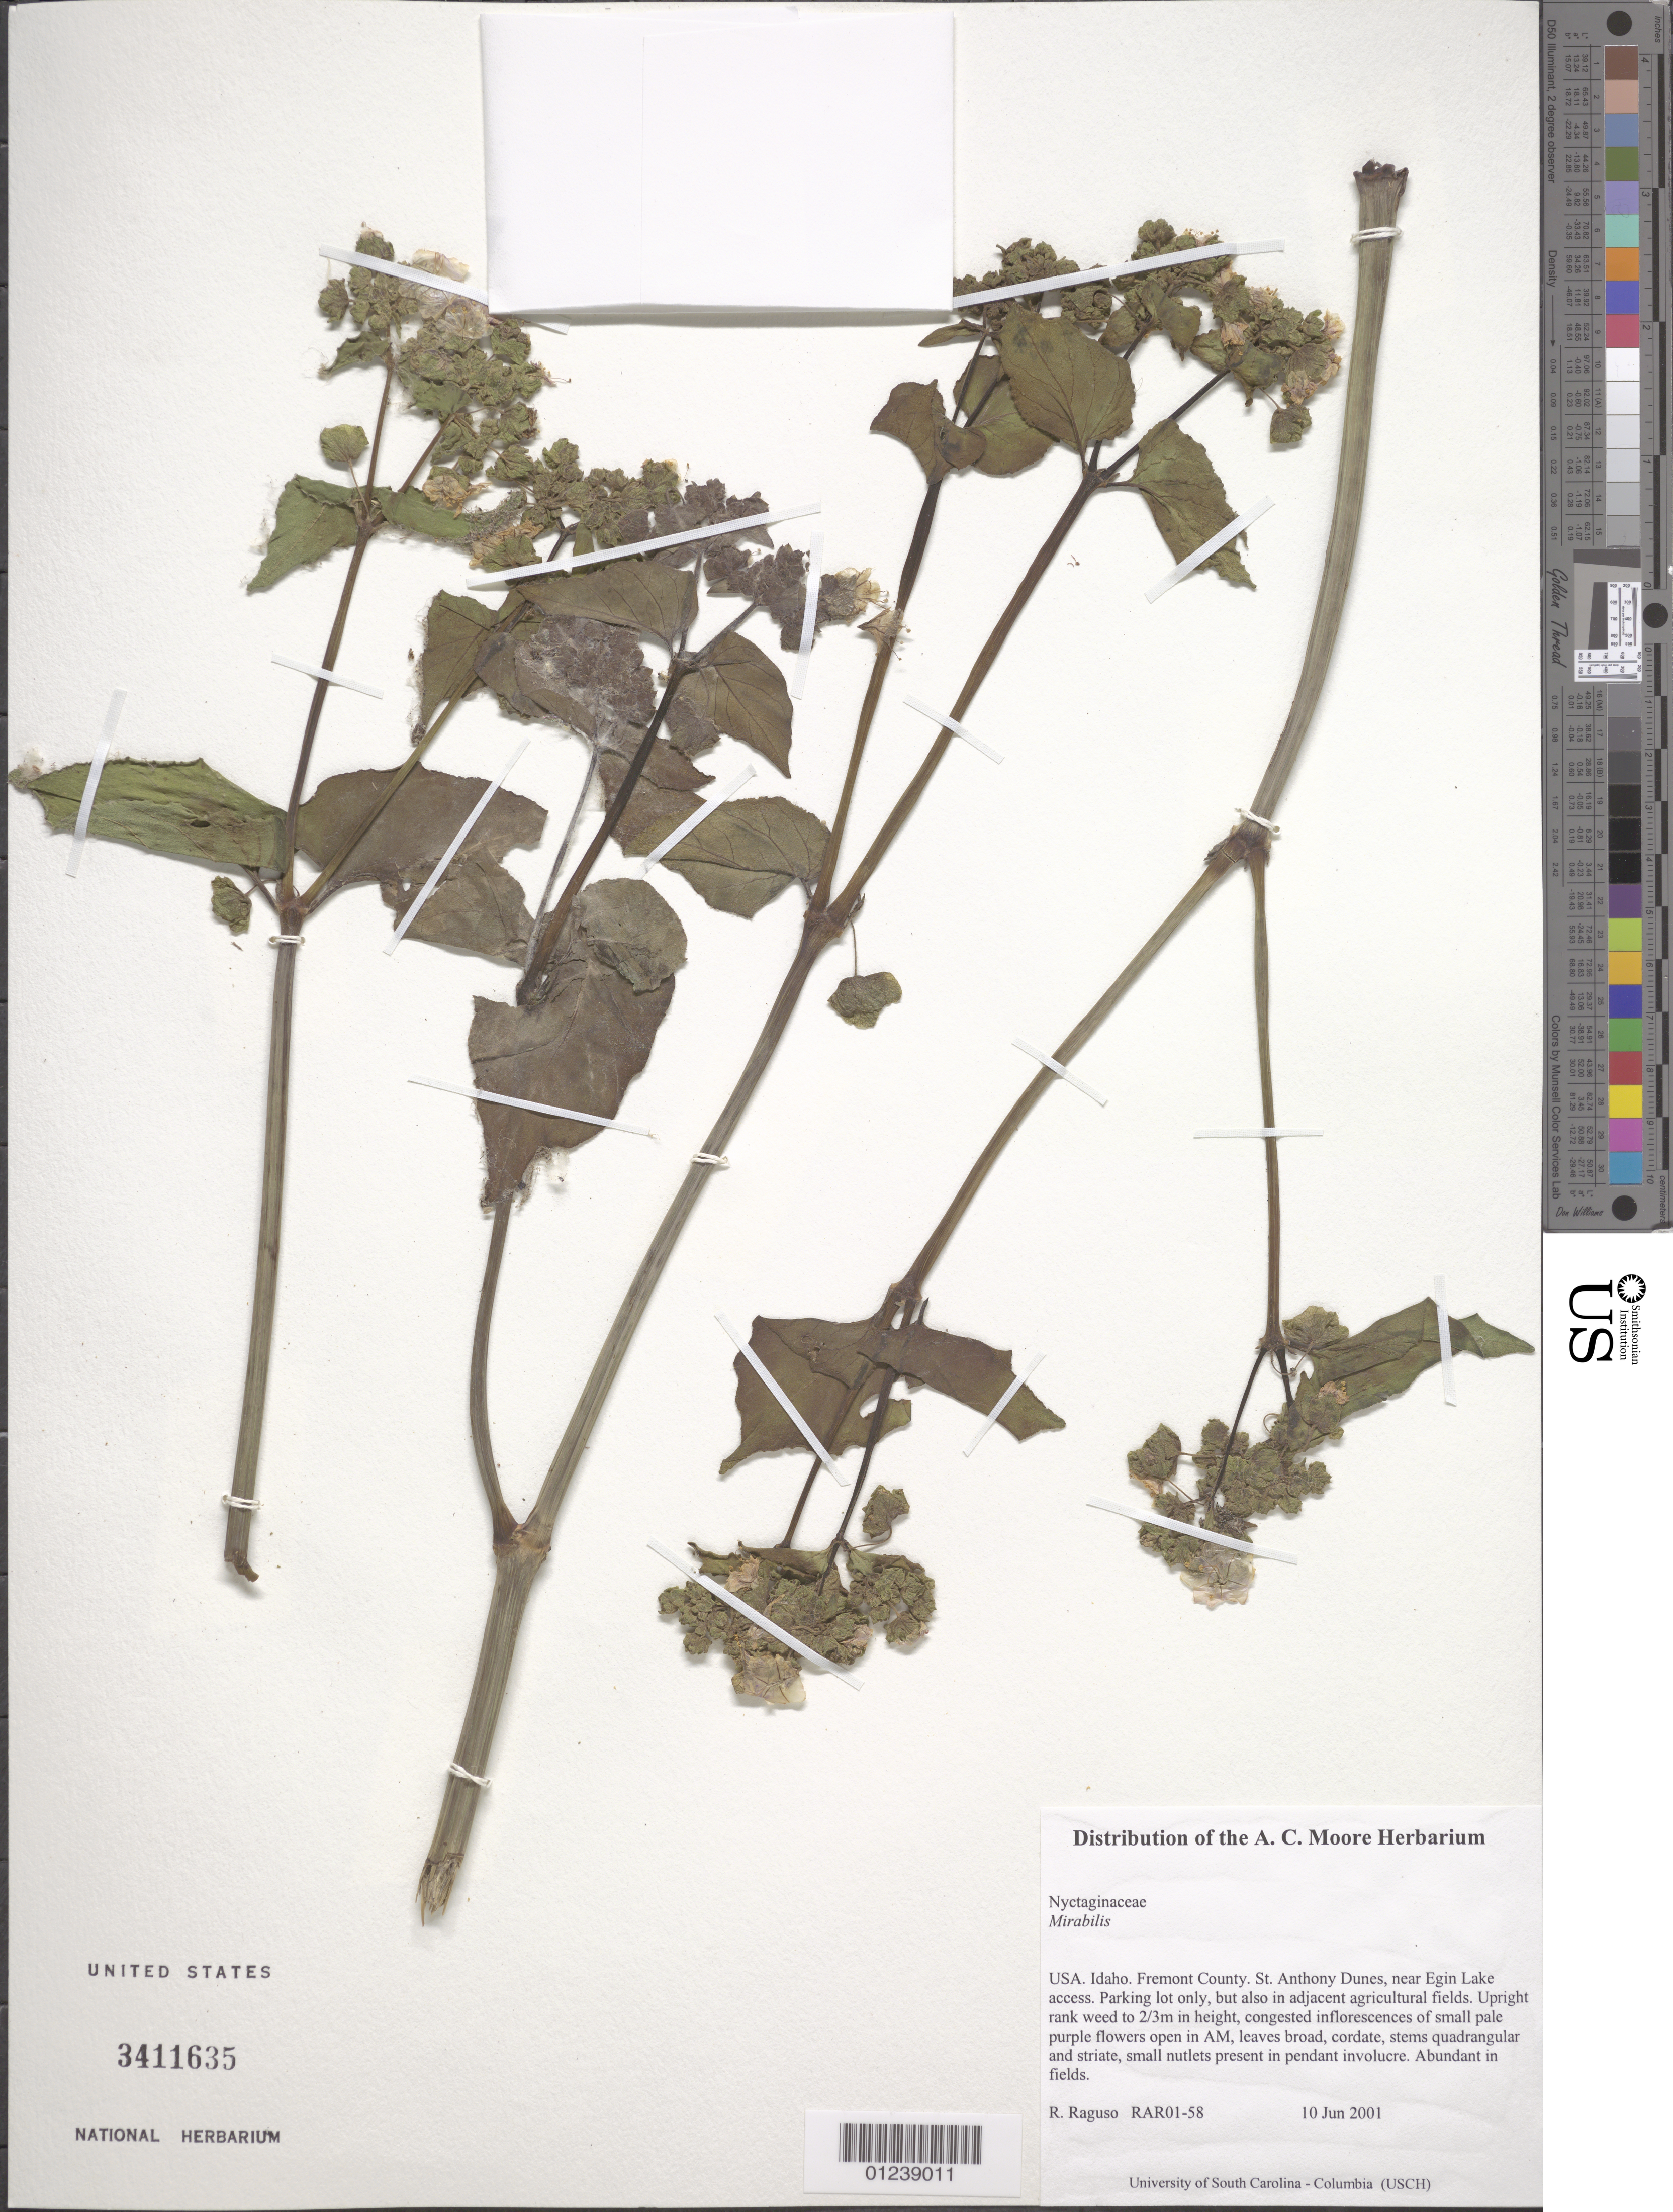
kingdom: Plantae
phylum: Tracheophyta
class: Magnoliopsida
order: Caryophyllales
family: Nyctaginaceae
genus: Mirabilis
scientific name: Mirabilis sp.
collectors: R. Raguso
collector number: RAR01-58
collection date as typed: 10 Jun 2001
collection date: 2001-06-10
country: United States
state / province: Idaho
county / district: Fremont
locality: St. Anthony Dunes, near Egin Lake access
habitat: Parking lot only, but also in adjacent agricultural fields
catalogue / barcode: US 3411635